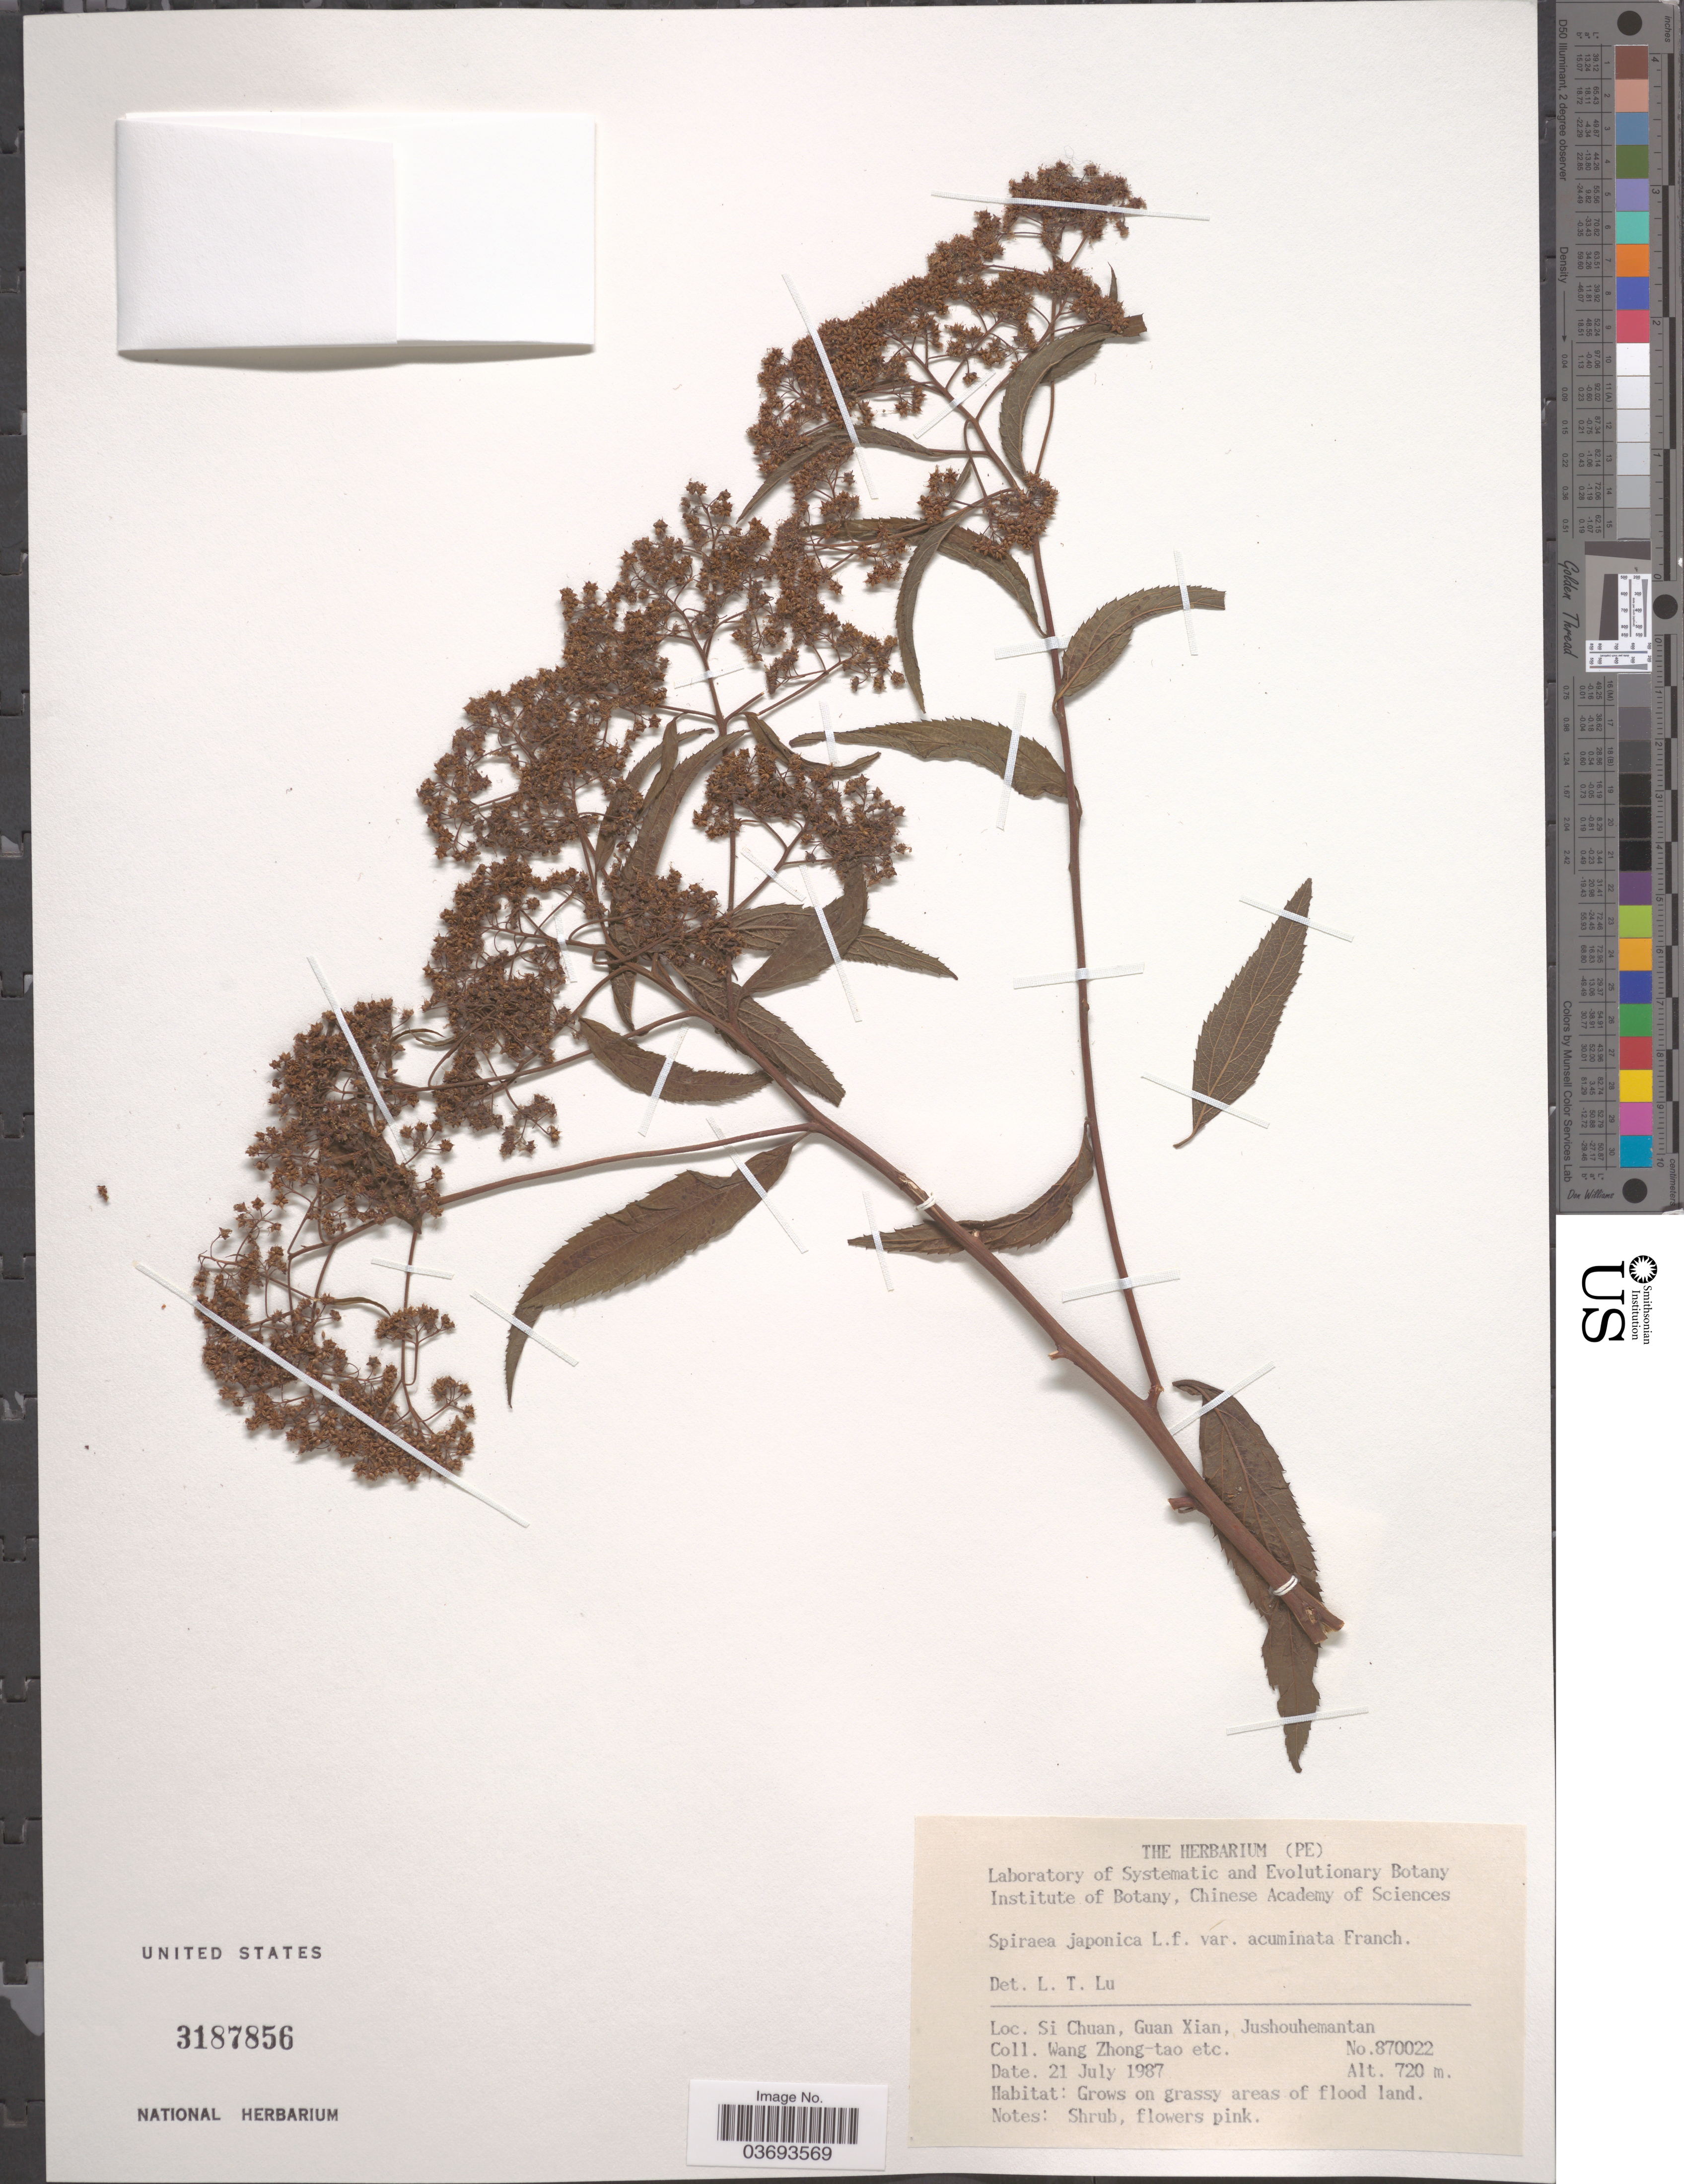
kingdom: Plantae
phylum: Tracheophyta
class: Magnoliopsida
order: Rosales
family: Rosaceae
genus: Spiraea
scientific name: Spiraea japonica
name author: L. f.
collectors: W. Zhong-Tao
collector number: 870022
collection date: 1987-07-21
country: China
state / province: Sichuan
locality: Si Chuan, Guan Xian, Jushouhemantan.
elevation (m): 720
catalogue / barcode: US 3187856